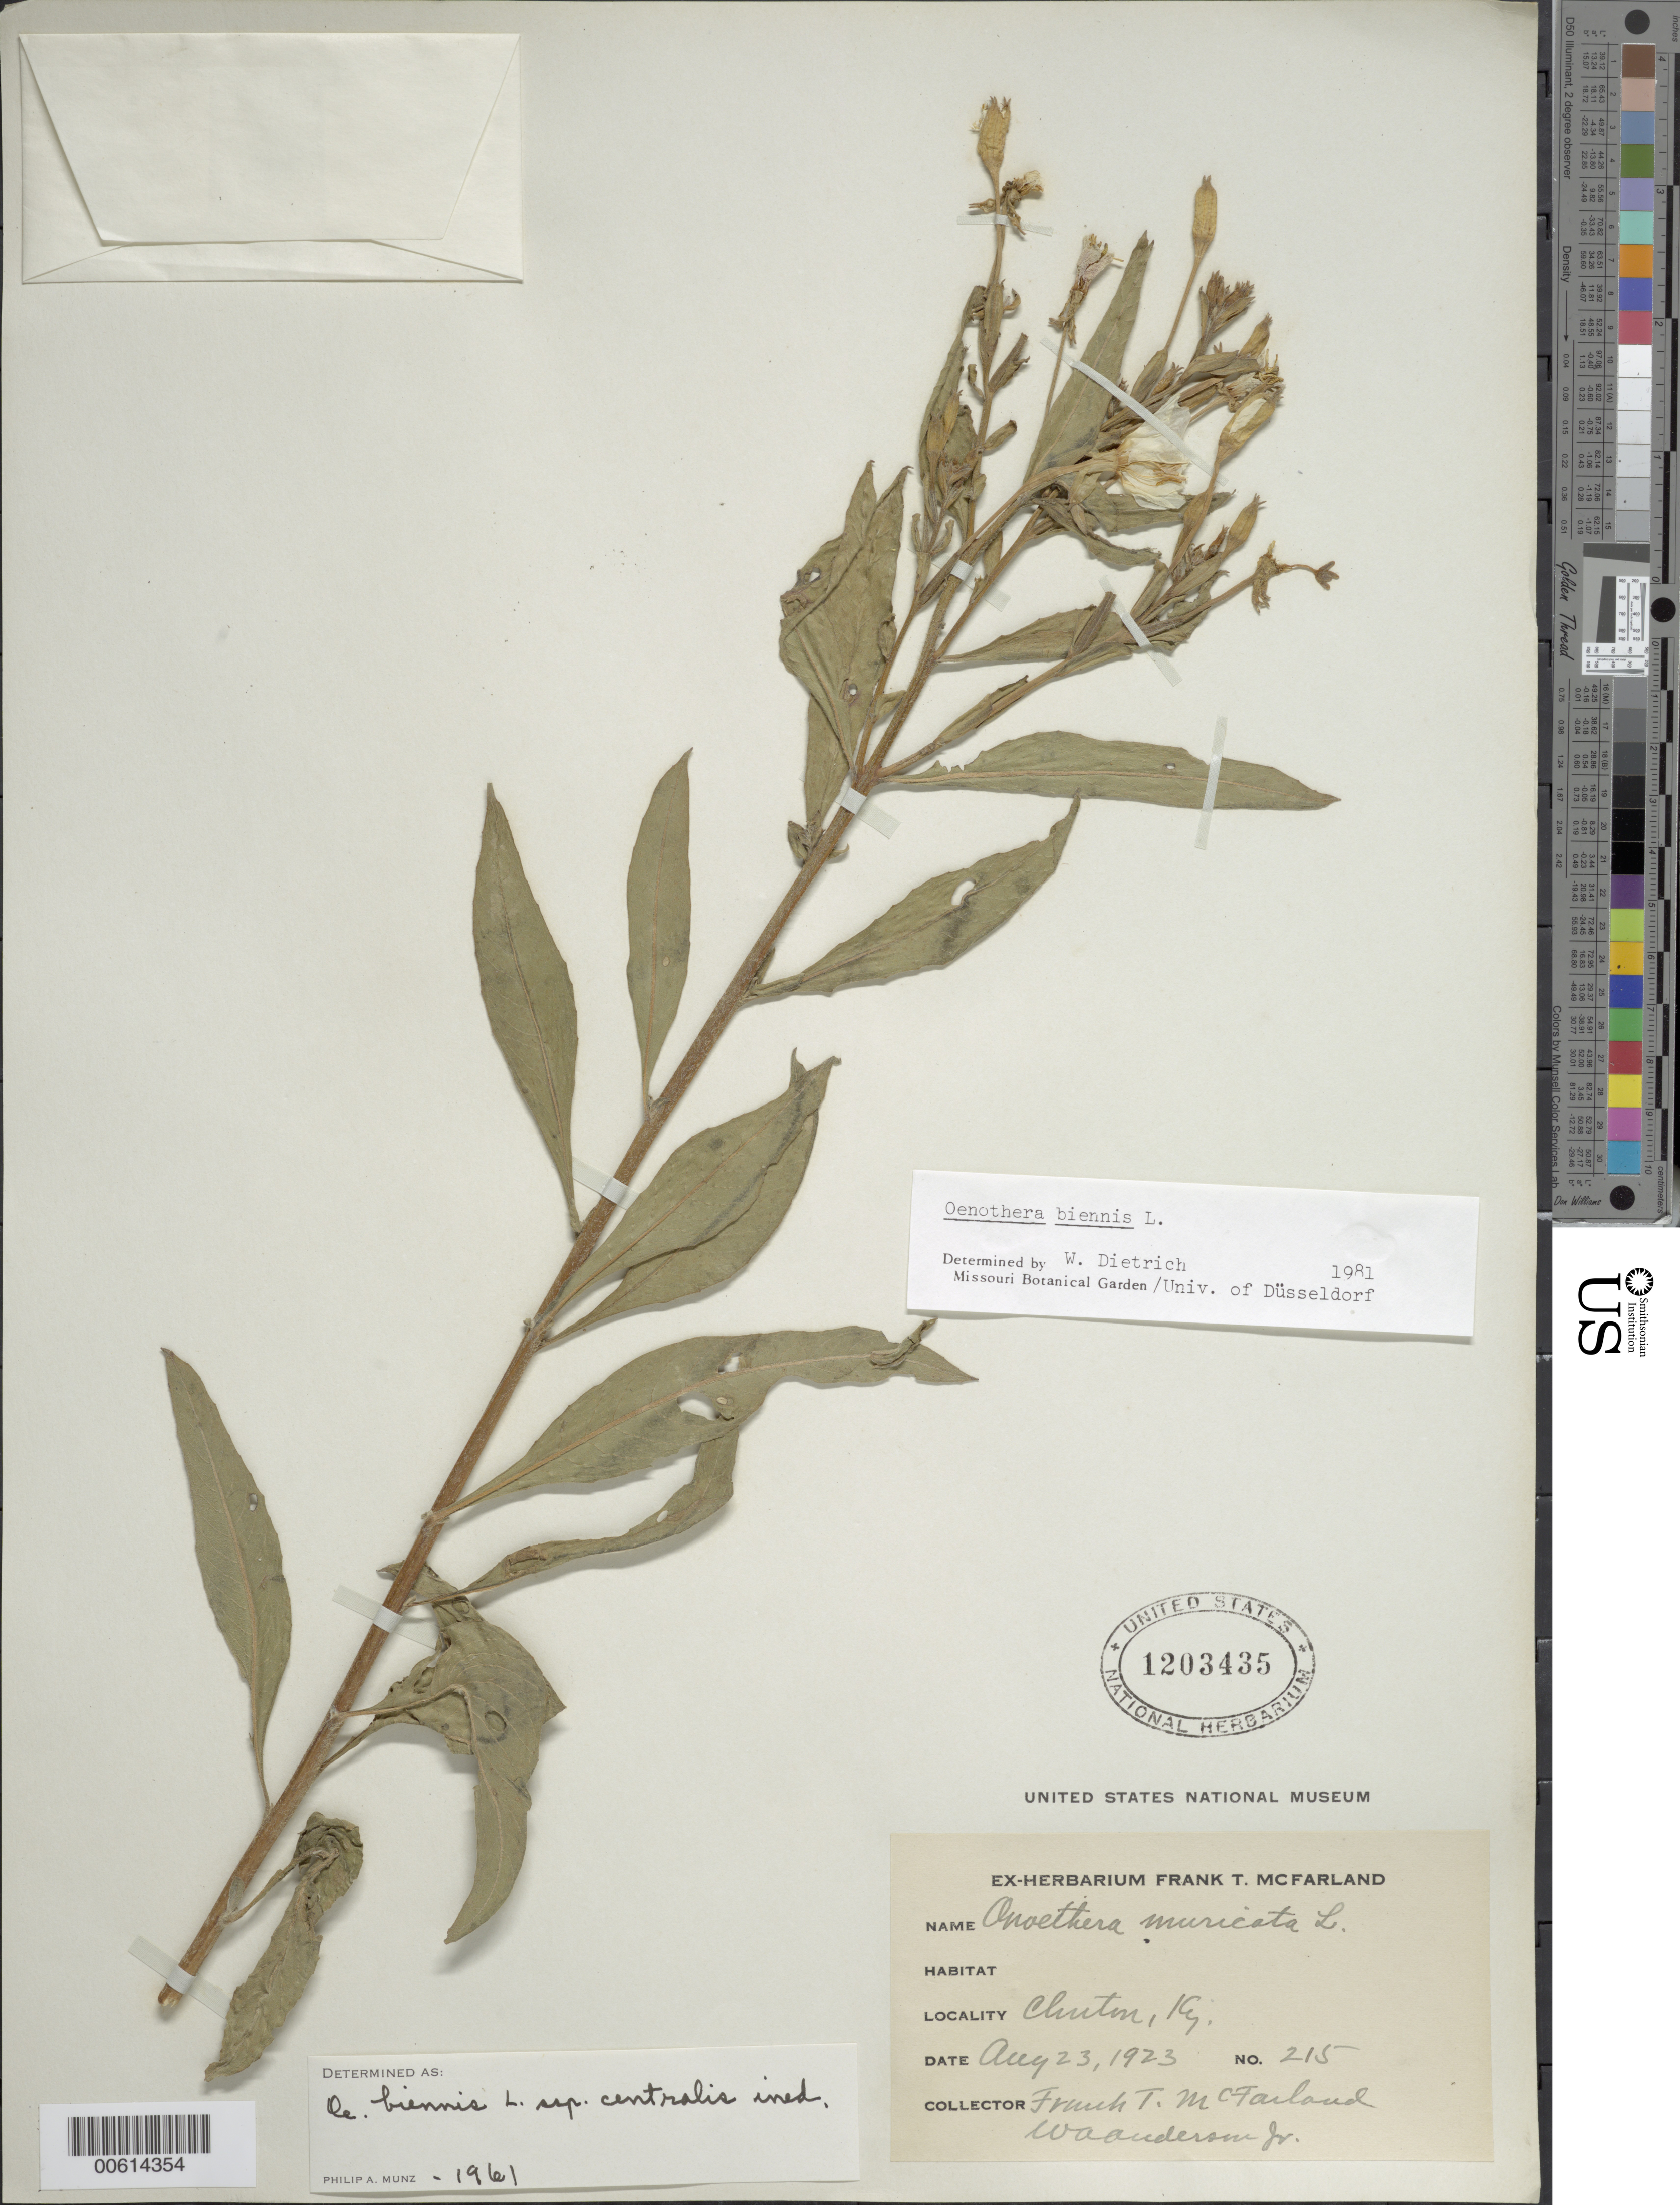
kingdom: Plantae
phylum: Tracheophyta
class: Magnoliopsida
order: Myrtales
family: Onagraceae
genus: Oenothera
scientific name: Oenothera biennis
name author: L.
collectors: F. McFarland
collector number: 215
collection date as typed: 23 Aug 1923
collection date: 1923-08-23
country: United States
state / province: Kentucky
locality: Clinton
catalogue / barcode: US 1203435